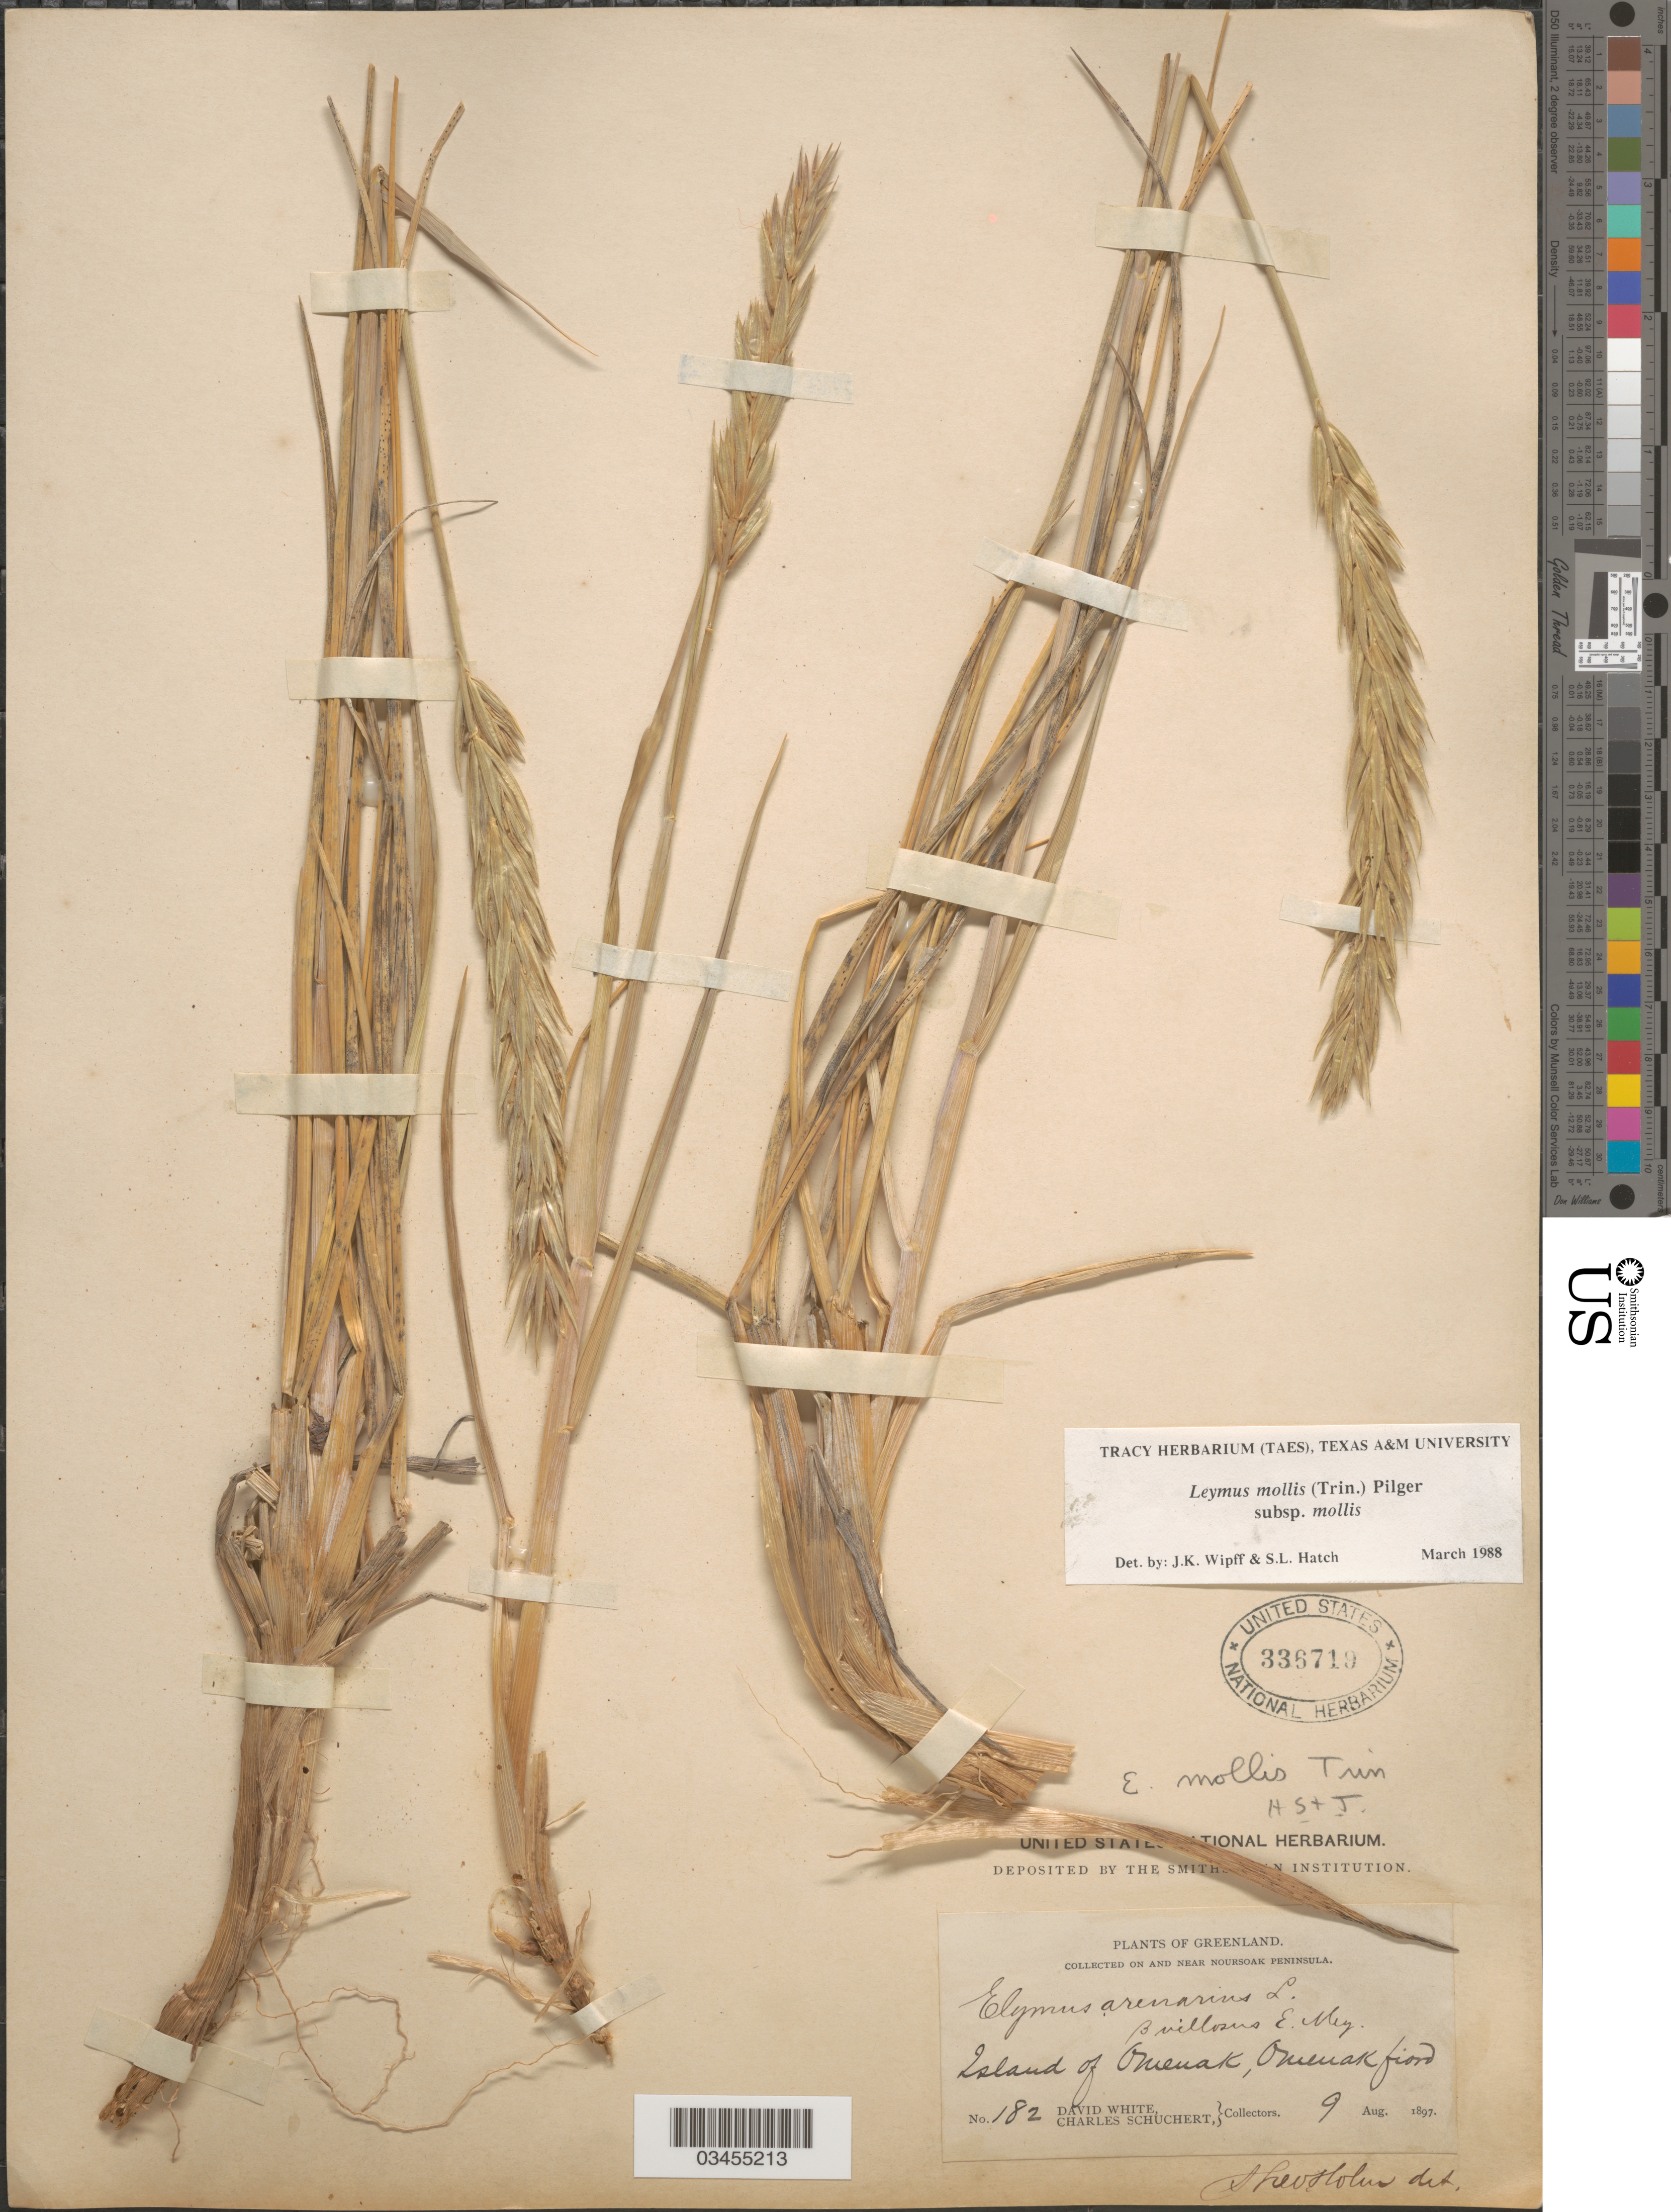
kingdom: Plantae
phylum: Tracheophyta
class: Liliopsida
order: Poales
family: Poaceae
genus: Leymus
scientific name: Leymus mollis subsp. mollis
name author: (Trin.) Pilg.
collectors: D. White & C. Schuchert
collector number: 182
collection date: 1897-08-09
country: Greenland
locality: On and near Noursoak Peninsula. Island of Omenak, Omenak fiord.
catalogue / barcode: US 336719